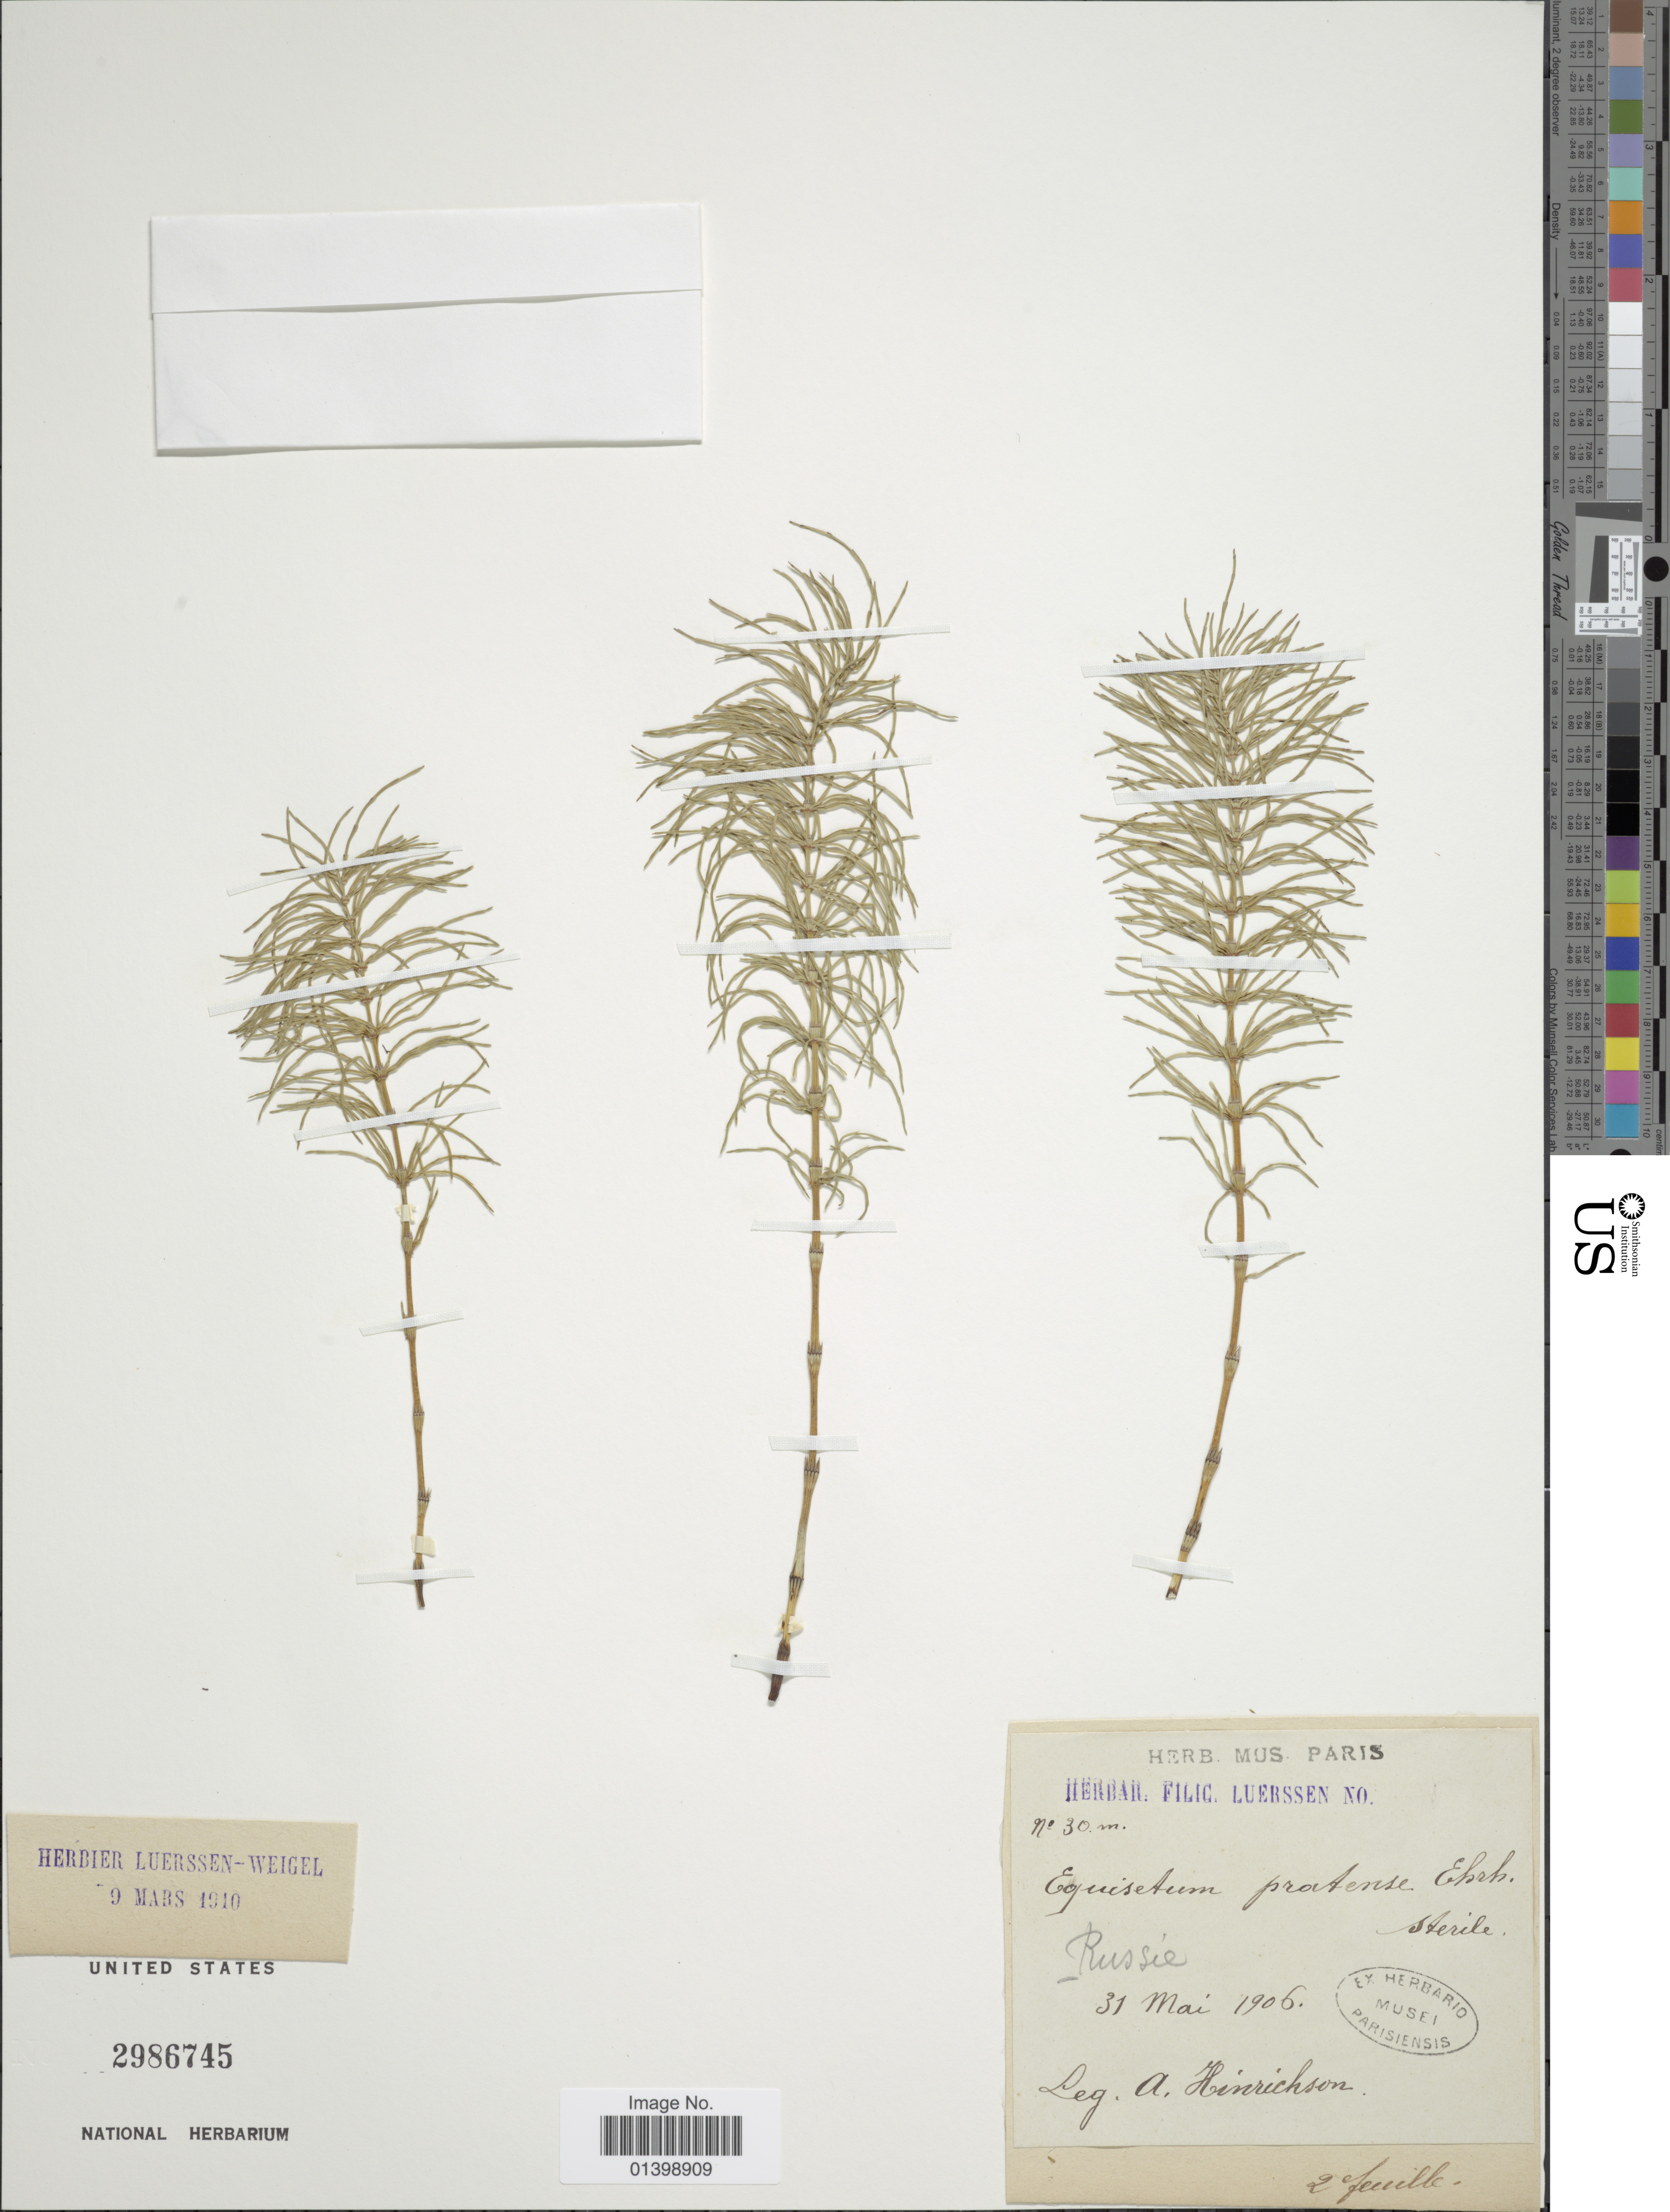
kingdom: Plantae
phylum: Tracheophyta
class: Polypodiopsida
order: Equisetales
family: Equisetaceae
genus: Equisetum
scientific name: Equisetum pratense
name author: Ehrh.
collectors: A. Hinrichson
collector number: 30m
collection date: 1906-05-31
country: Russian Federation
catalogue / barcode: US 2986745